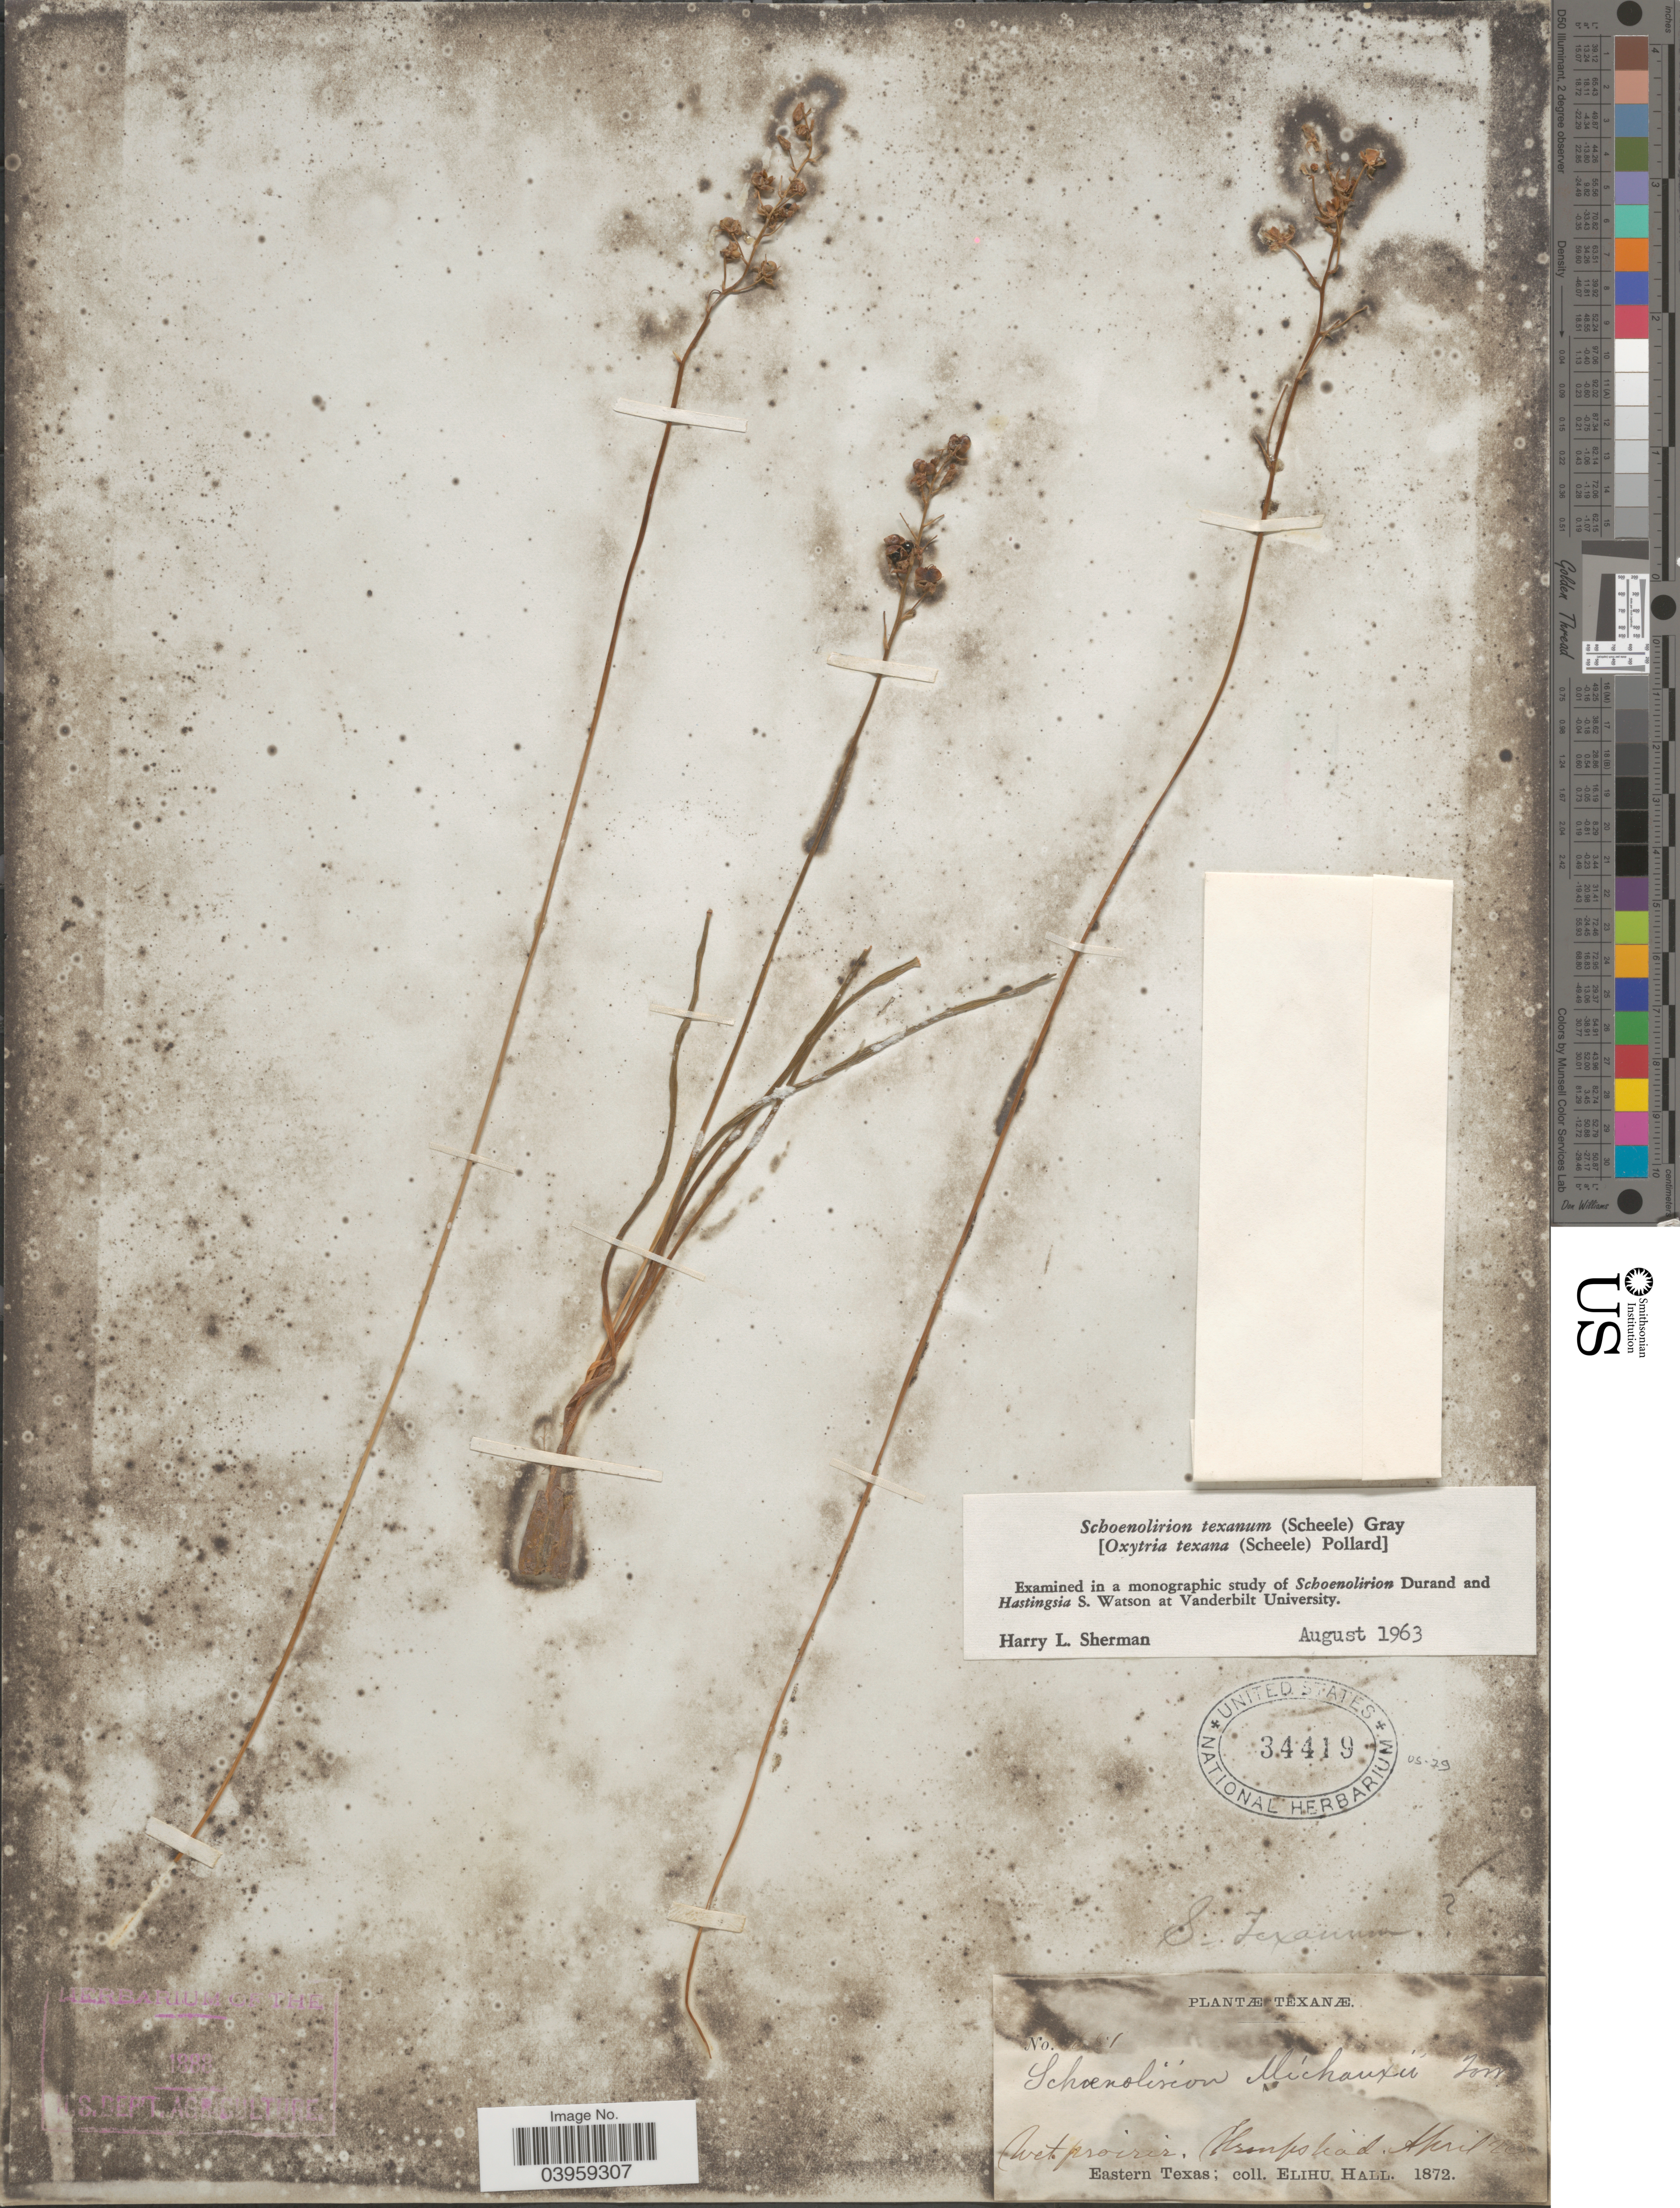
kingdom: Plantae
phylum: Tracheophyta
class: Liliopsida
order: Asparagales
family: Asparagaceae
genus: Schoenolirion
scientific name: Schoenolirion wrightii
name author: Sherman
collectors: E. Hall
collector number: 651*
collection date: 1872-04-20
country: United States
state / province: Texas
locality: Hempstead. Eastern Texas.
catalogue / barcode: US 34419